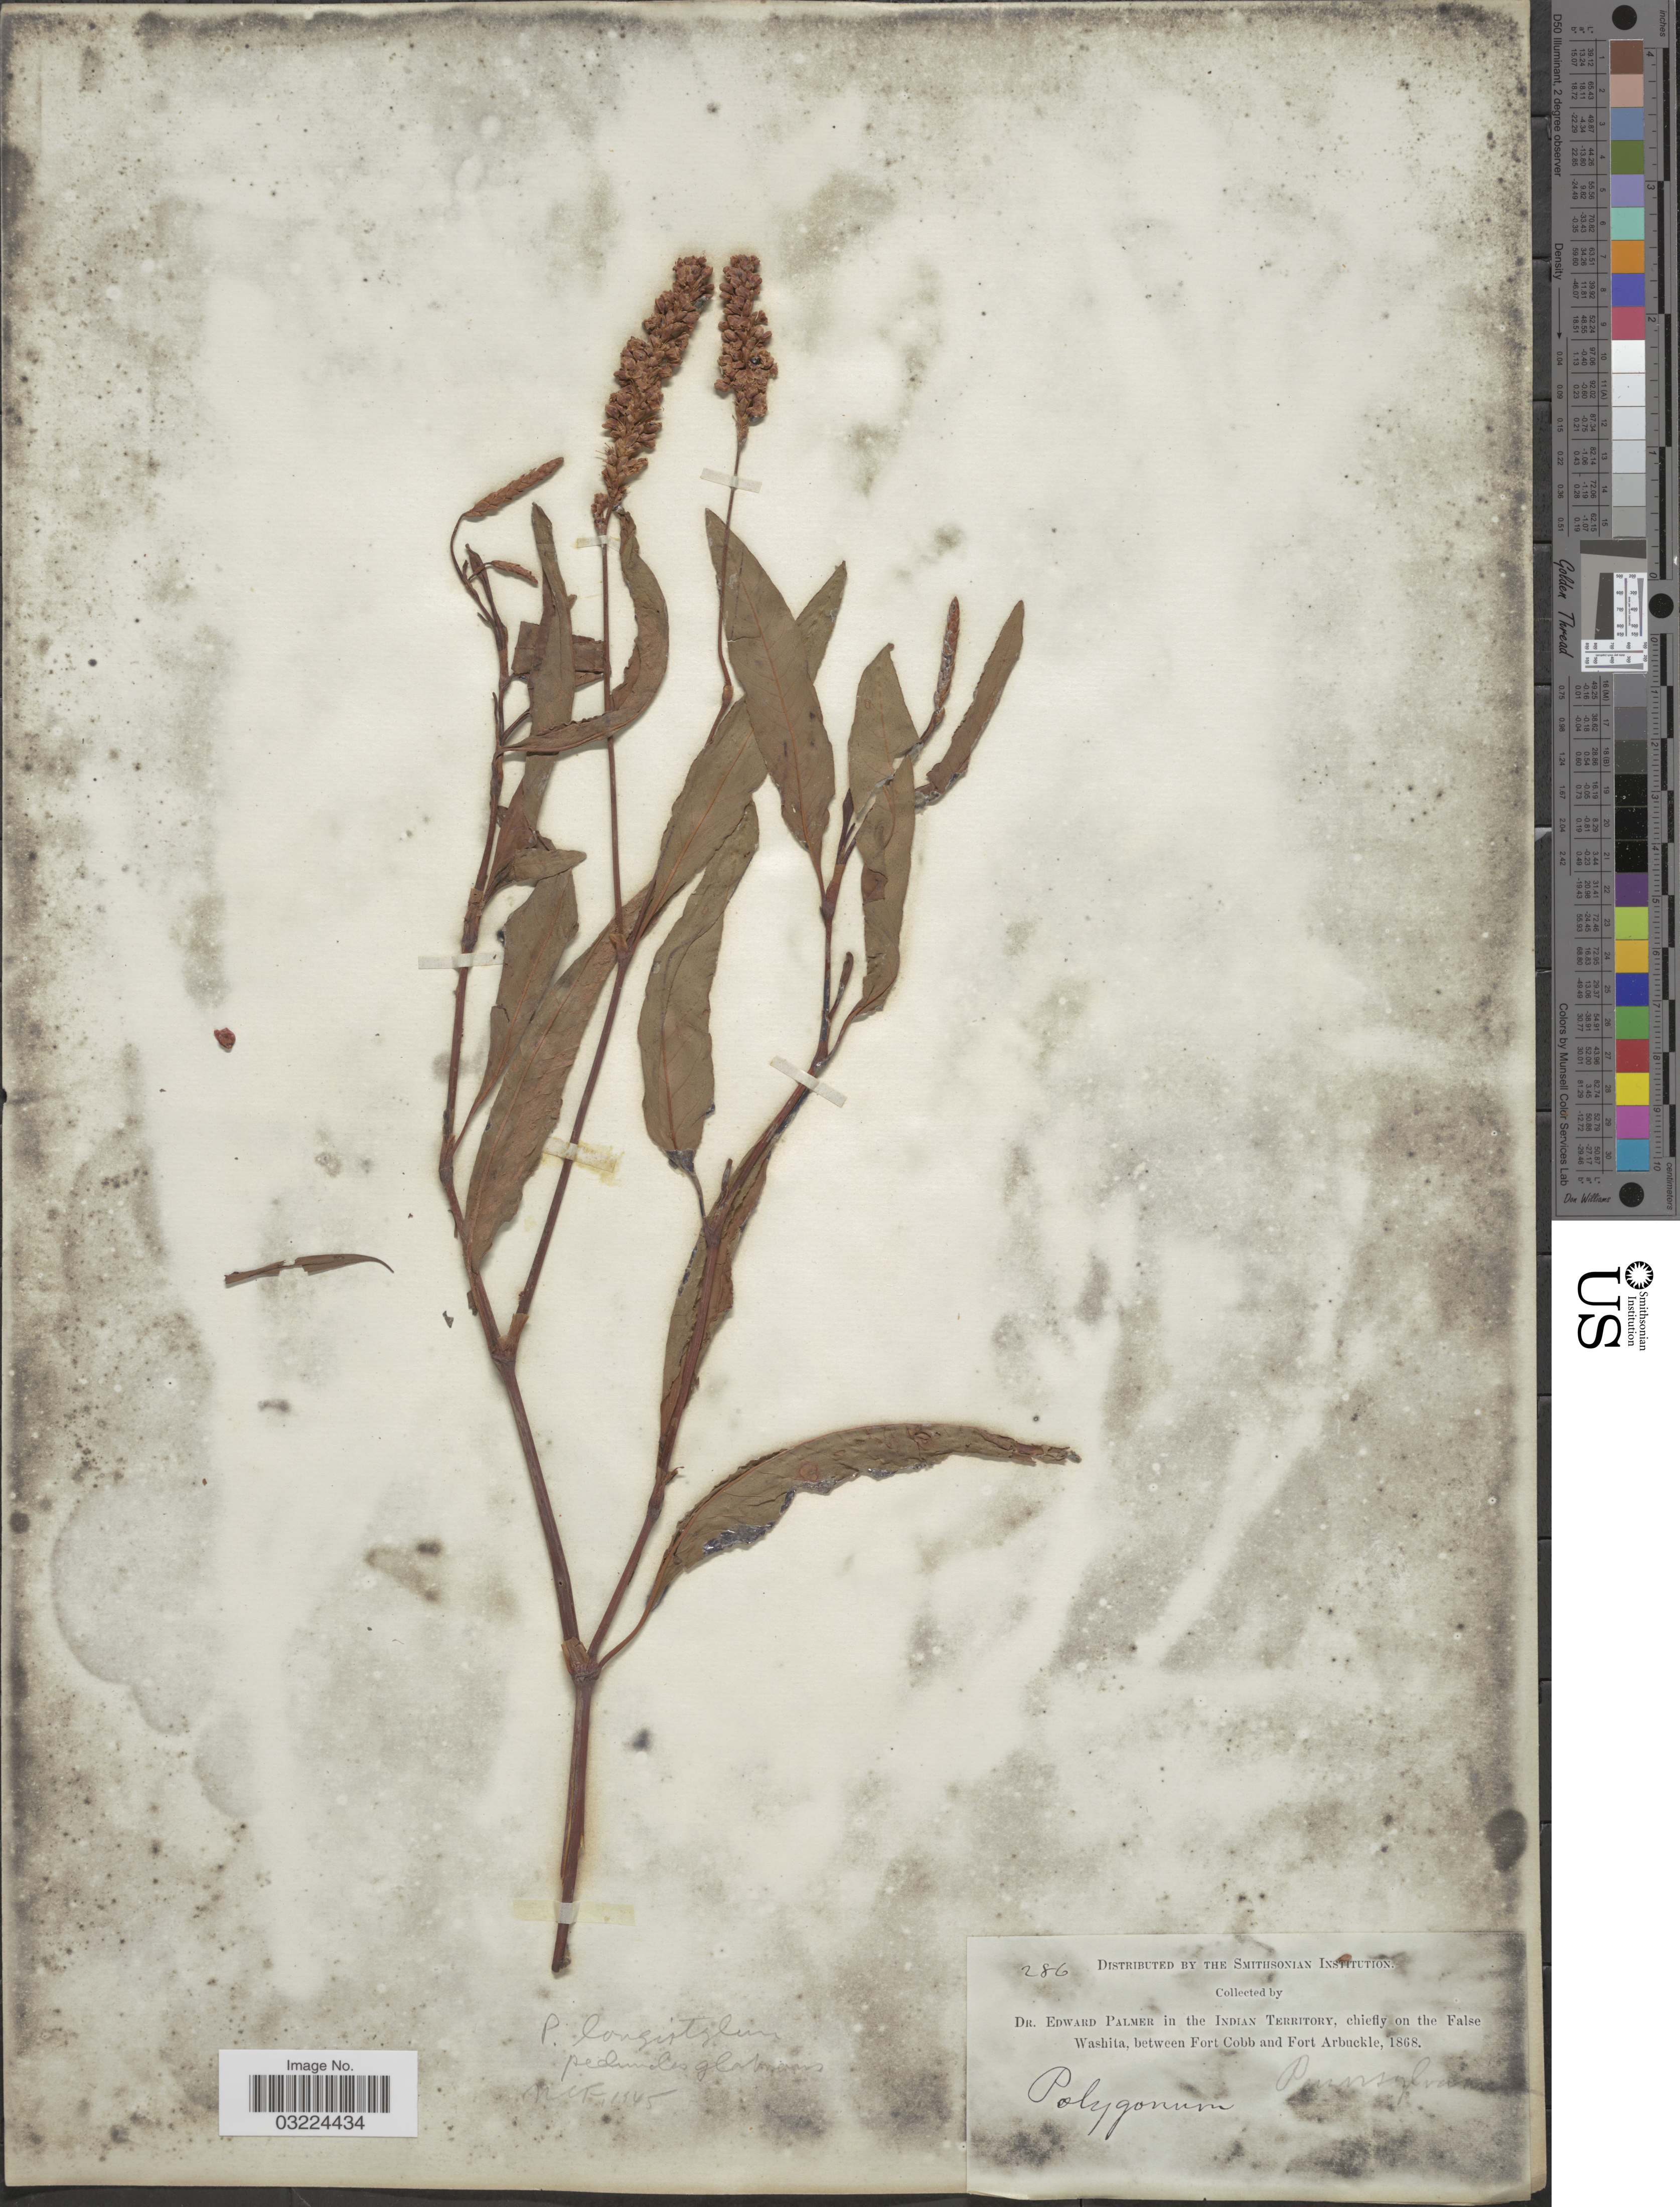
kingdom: Plantae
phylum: Tracheophyta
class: Magnoliopsida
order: Caryophyllales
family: Polygonaceae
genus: Persicaria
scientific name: Persicaria bicornis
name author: (Raf.) Nieuwl.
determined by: Atha, D. E.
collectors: E. Palmer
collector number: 286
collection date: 1868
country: United States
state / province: Oklahoma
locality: Indian Territory, chiefly on the False Washita, between Fort Cobb and Fort Arbuckle.